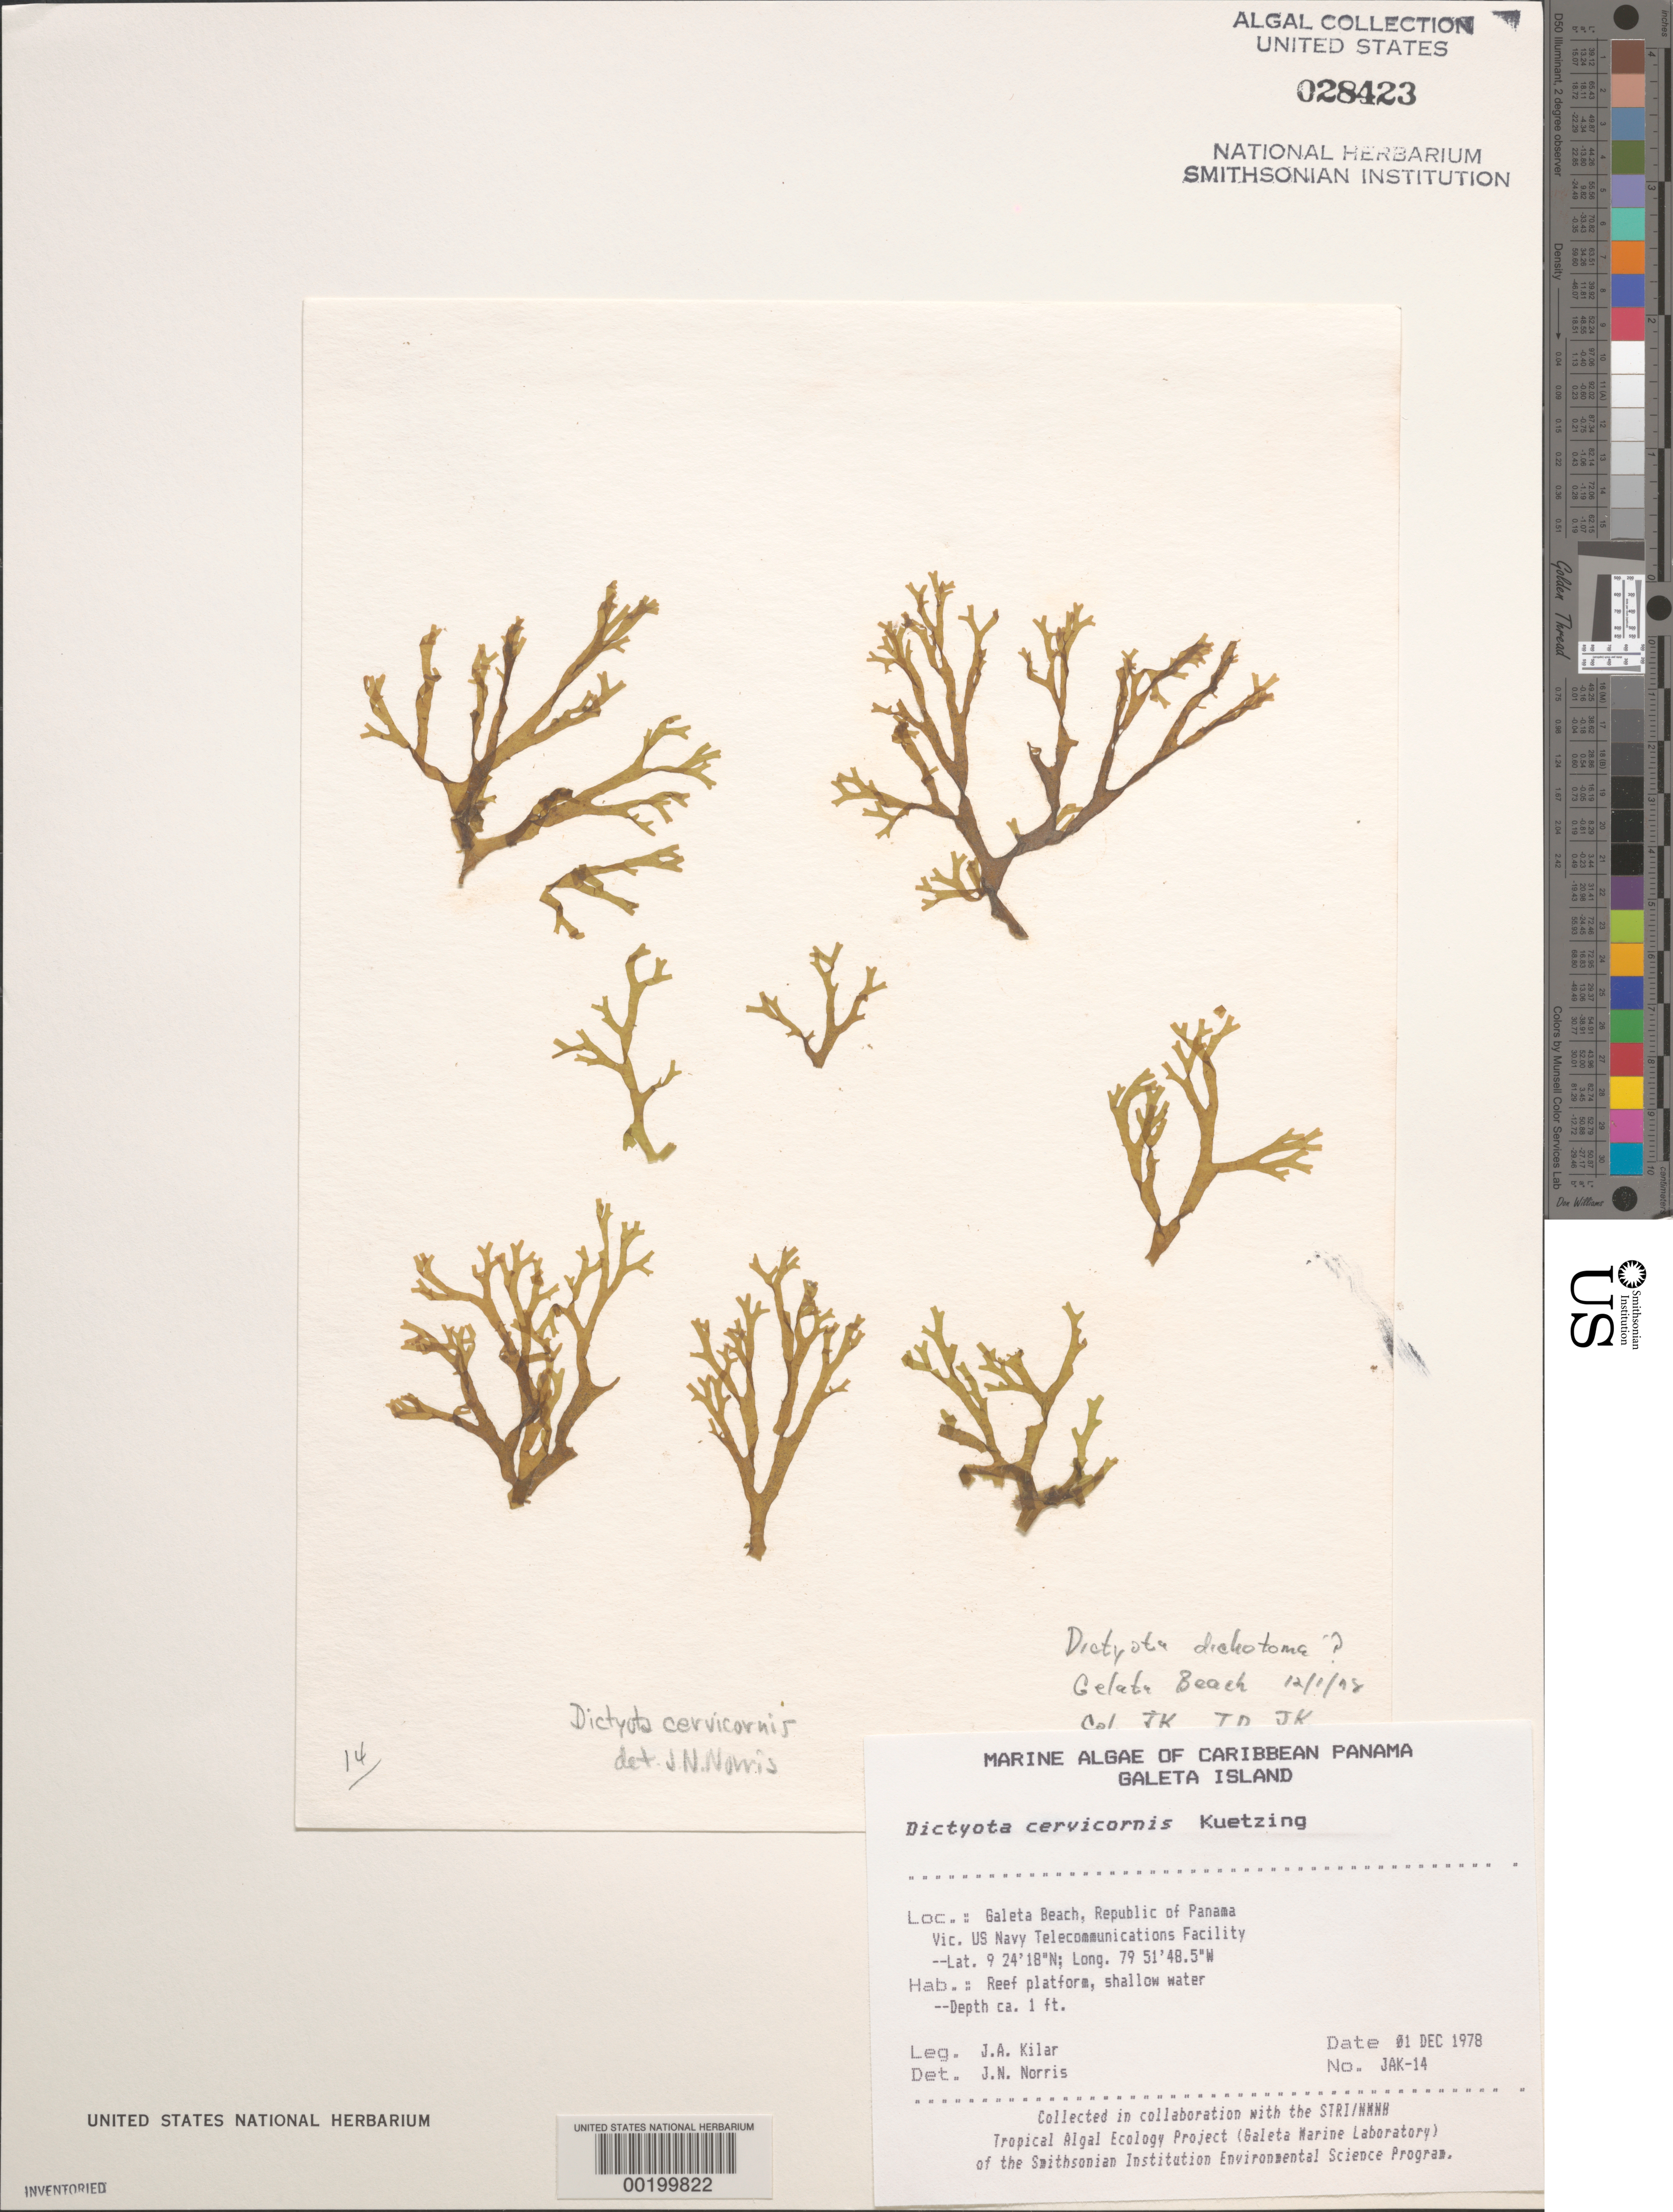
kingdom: Chromista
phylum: Ochrophyta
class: Phaeophyceae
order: Dictyotales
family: Dictyotaceae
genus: Dictyota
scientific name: Dictyota cervicornis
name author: Kütz.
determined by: Norris, James N.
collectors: J. A. Kilar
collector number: JAK-14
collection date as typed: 01 Dec 1978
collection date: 1978-12-01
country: Panama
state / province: Colón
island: Galeta Island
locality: Galeta Beach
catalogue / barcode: US 28423